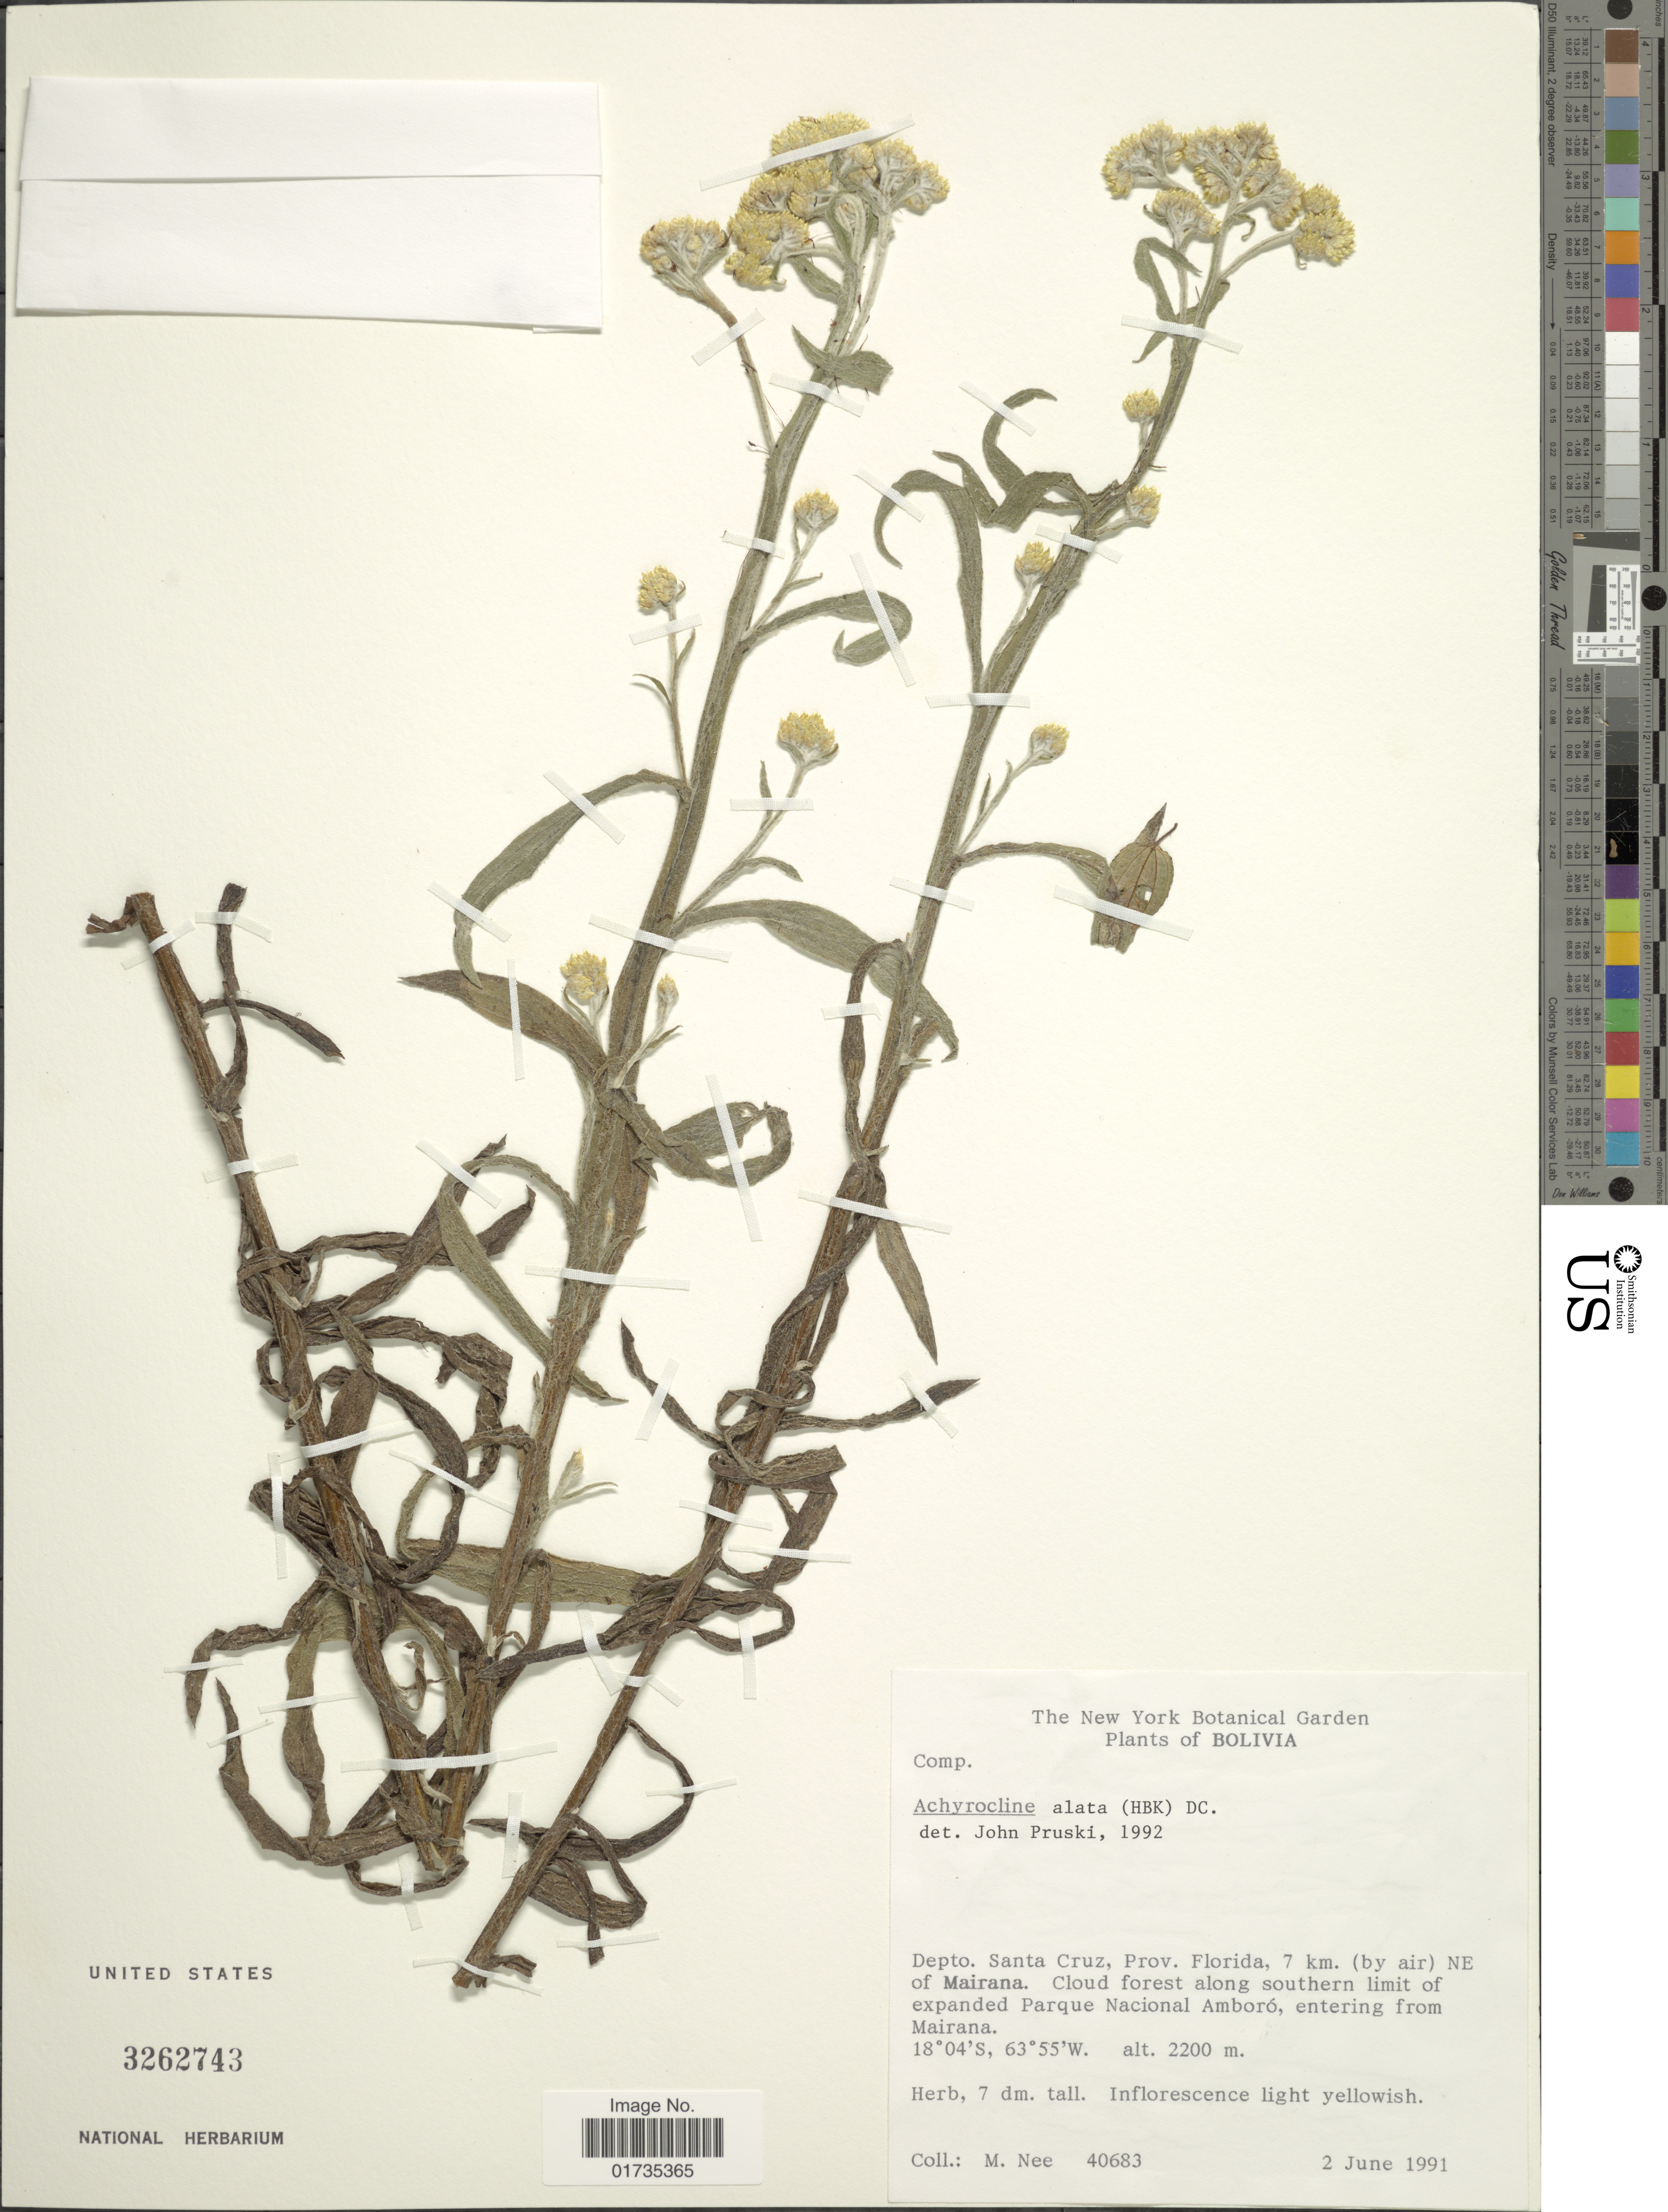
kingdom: Plantae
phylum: Tracheophyta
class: Magnoliopsida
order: Asterales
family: Asteraceae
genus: Achyrocline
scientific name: Achyrocline alata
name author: (Kunth) DC.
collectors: M. Nee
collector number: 40683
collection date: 1991-06-02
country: Bolivia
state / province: Santa Cruz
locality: Bolivia. Depto. Santa Cruz, Prov. Florida, 7 km. (by air) NE of Mairan. Cloud forest along southern limit of expanded Parque Nacional Amboro, entering from Mairana.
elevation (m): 2200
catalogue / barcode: US 3262743